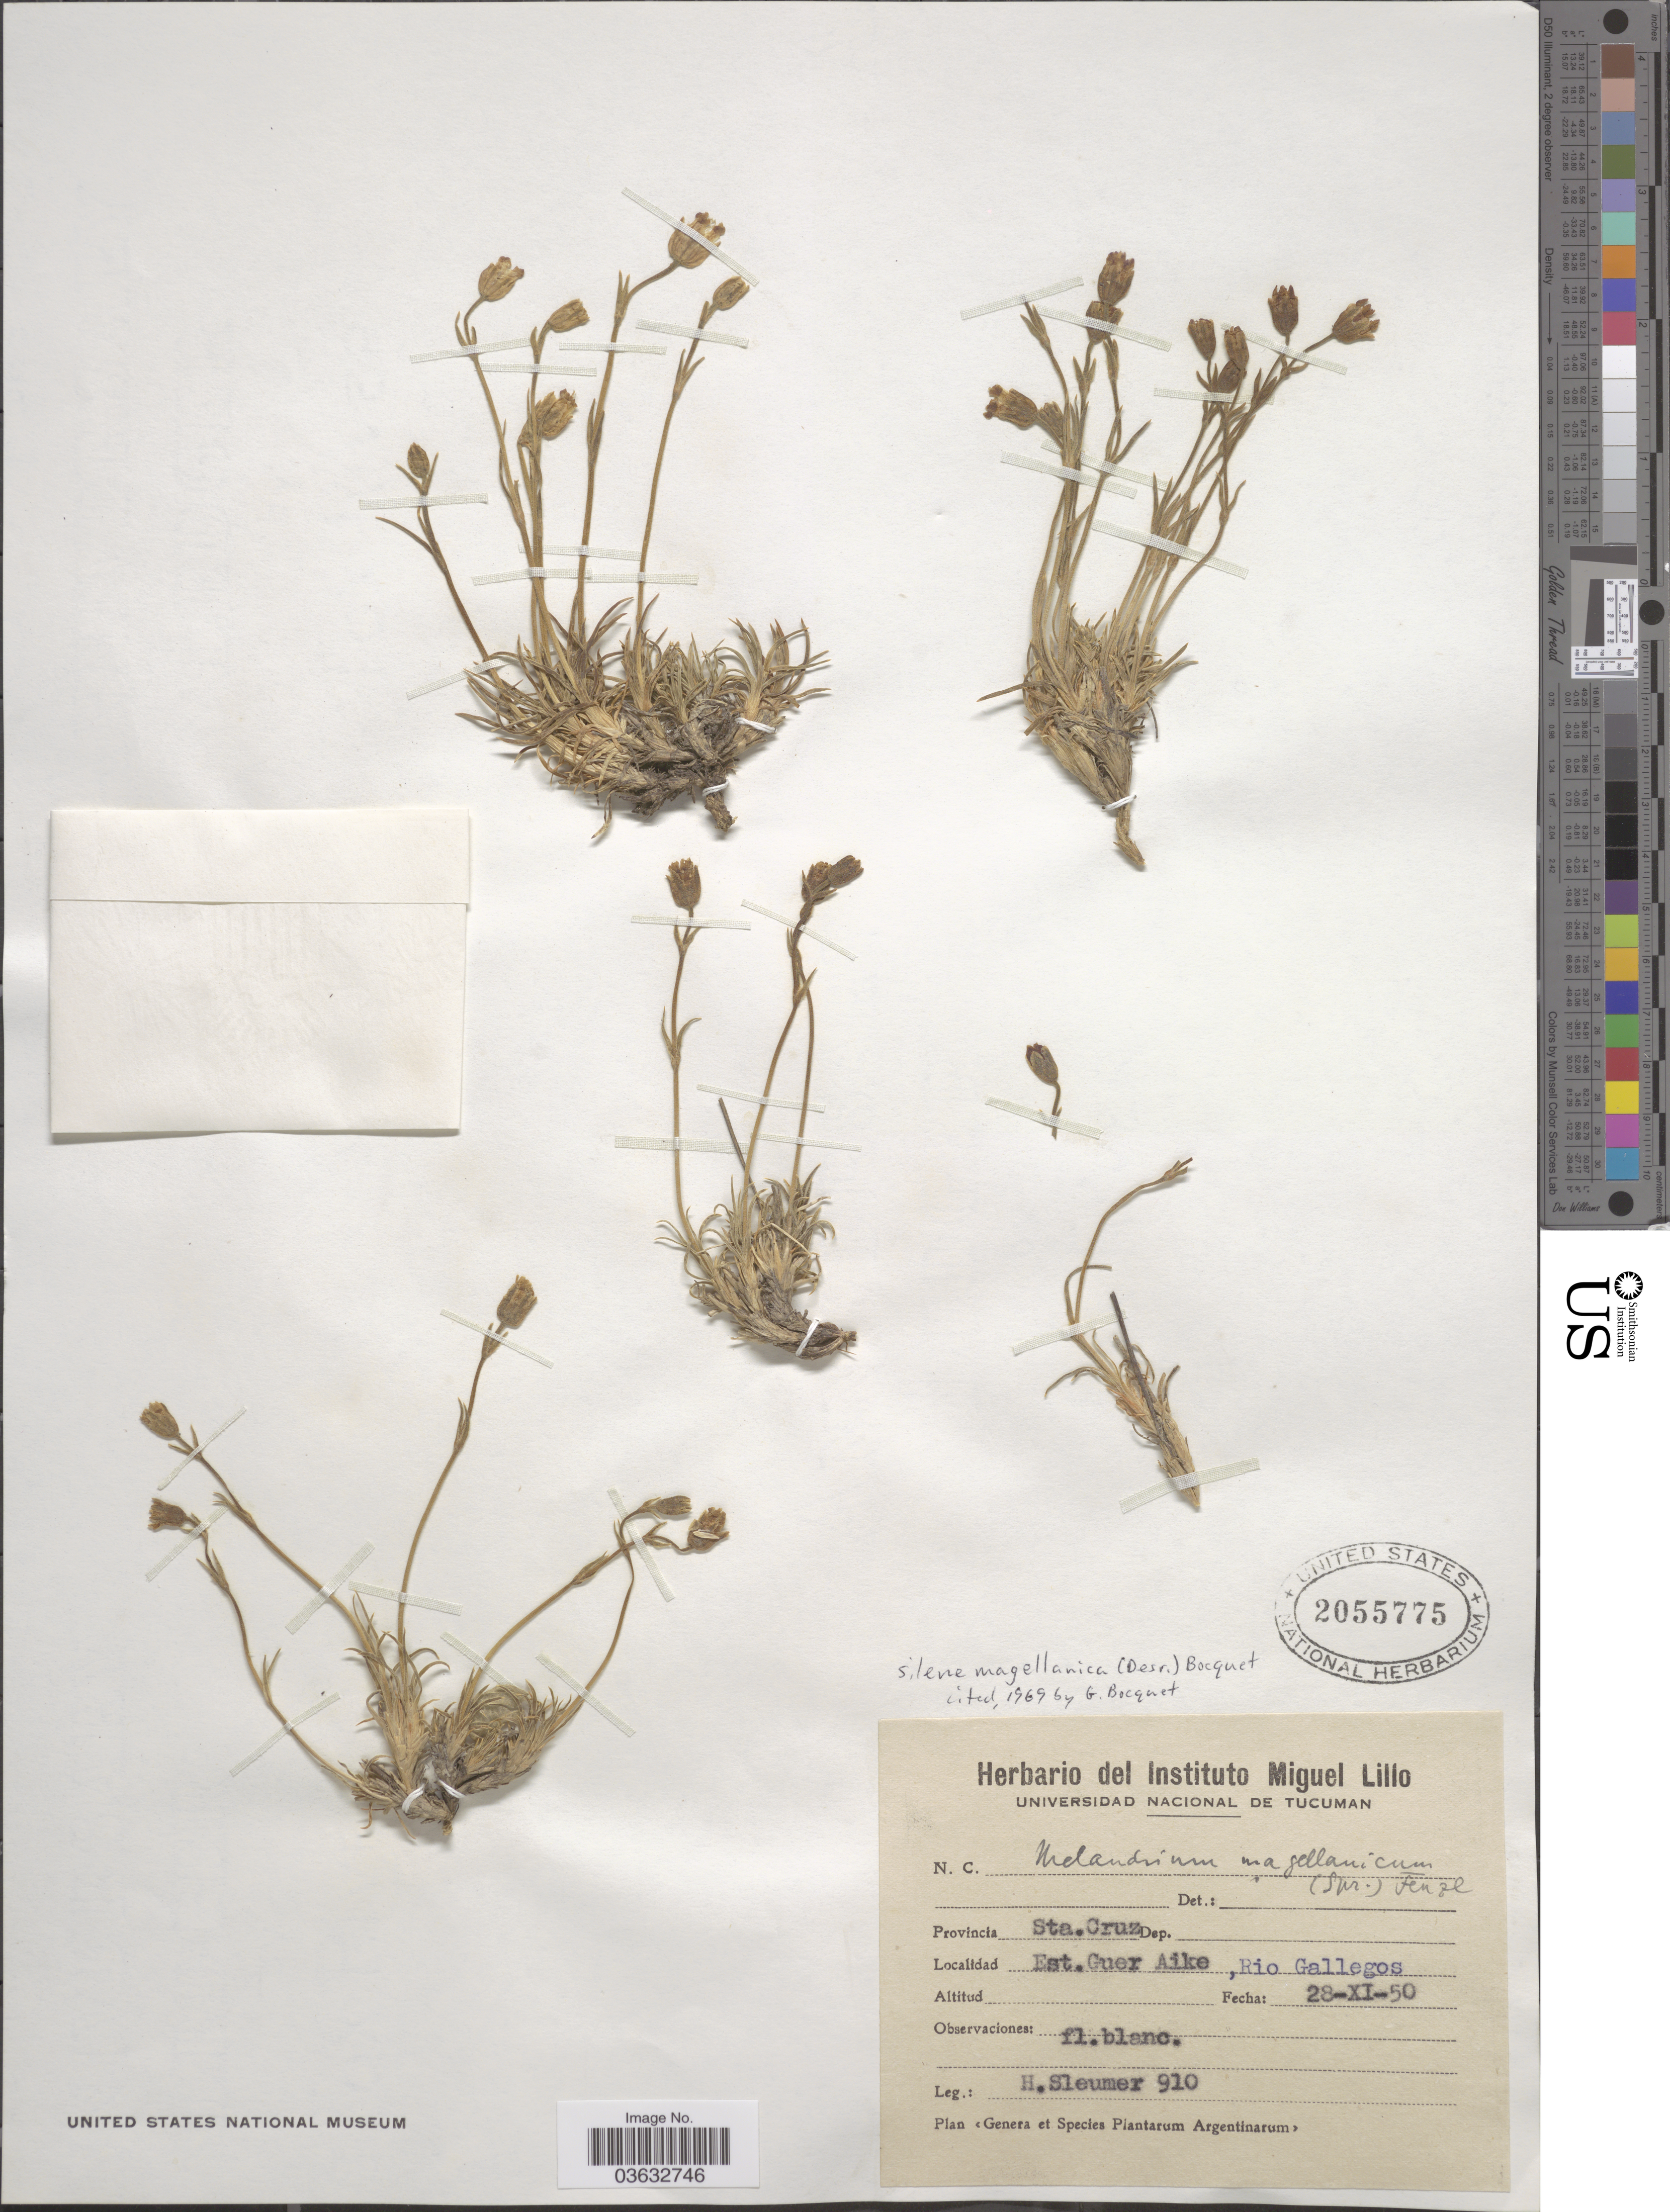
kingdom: Plantae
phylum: Tracheophyta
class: Magnoliopsida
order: Caryophyllales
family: Caryophyllaceae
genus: Silene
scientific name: Silene magellanica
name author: Bocquet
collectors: H. O. Sleumer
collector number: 910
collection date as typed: Transcribed d/m/y: 28/11/50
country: Argentina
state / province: Santa Cruz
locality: Est. Guer Aike, Rio Gallegos.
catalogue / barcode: US 2055775